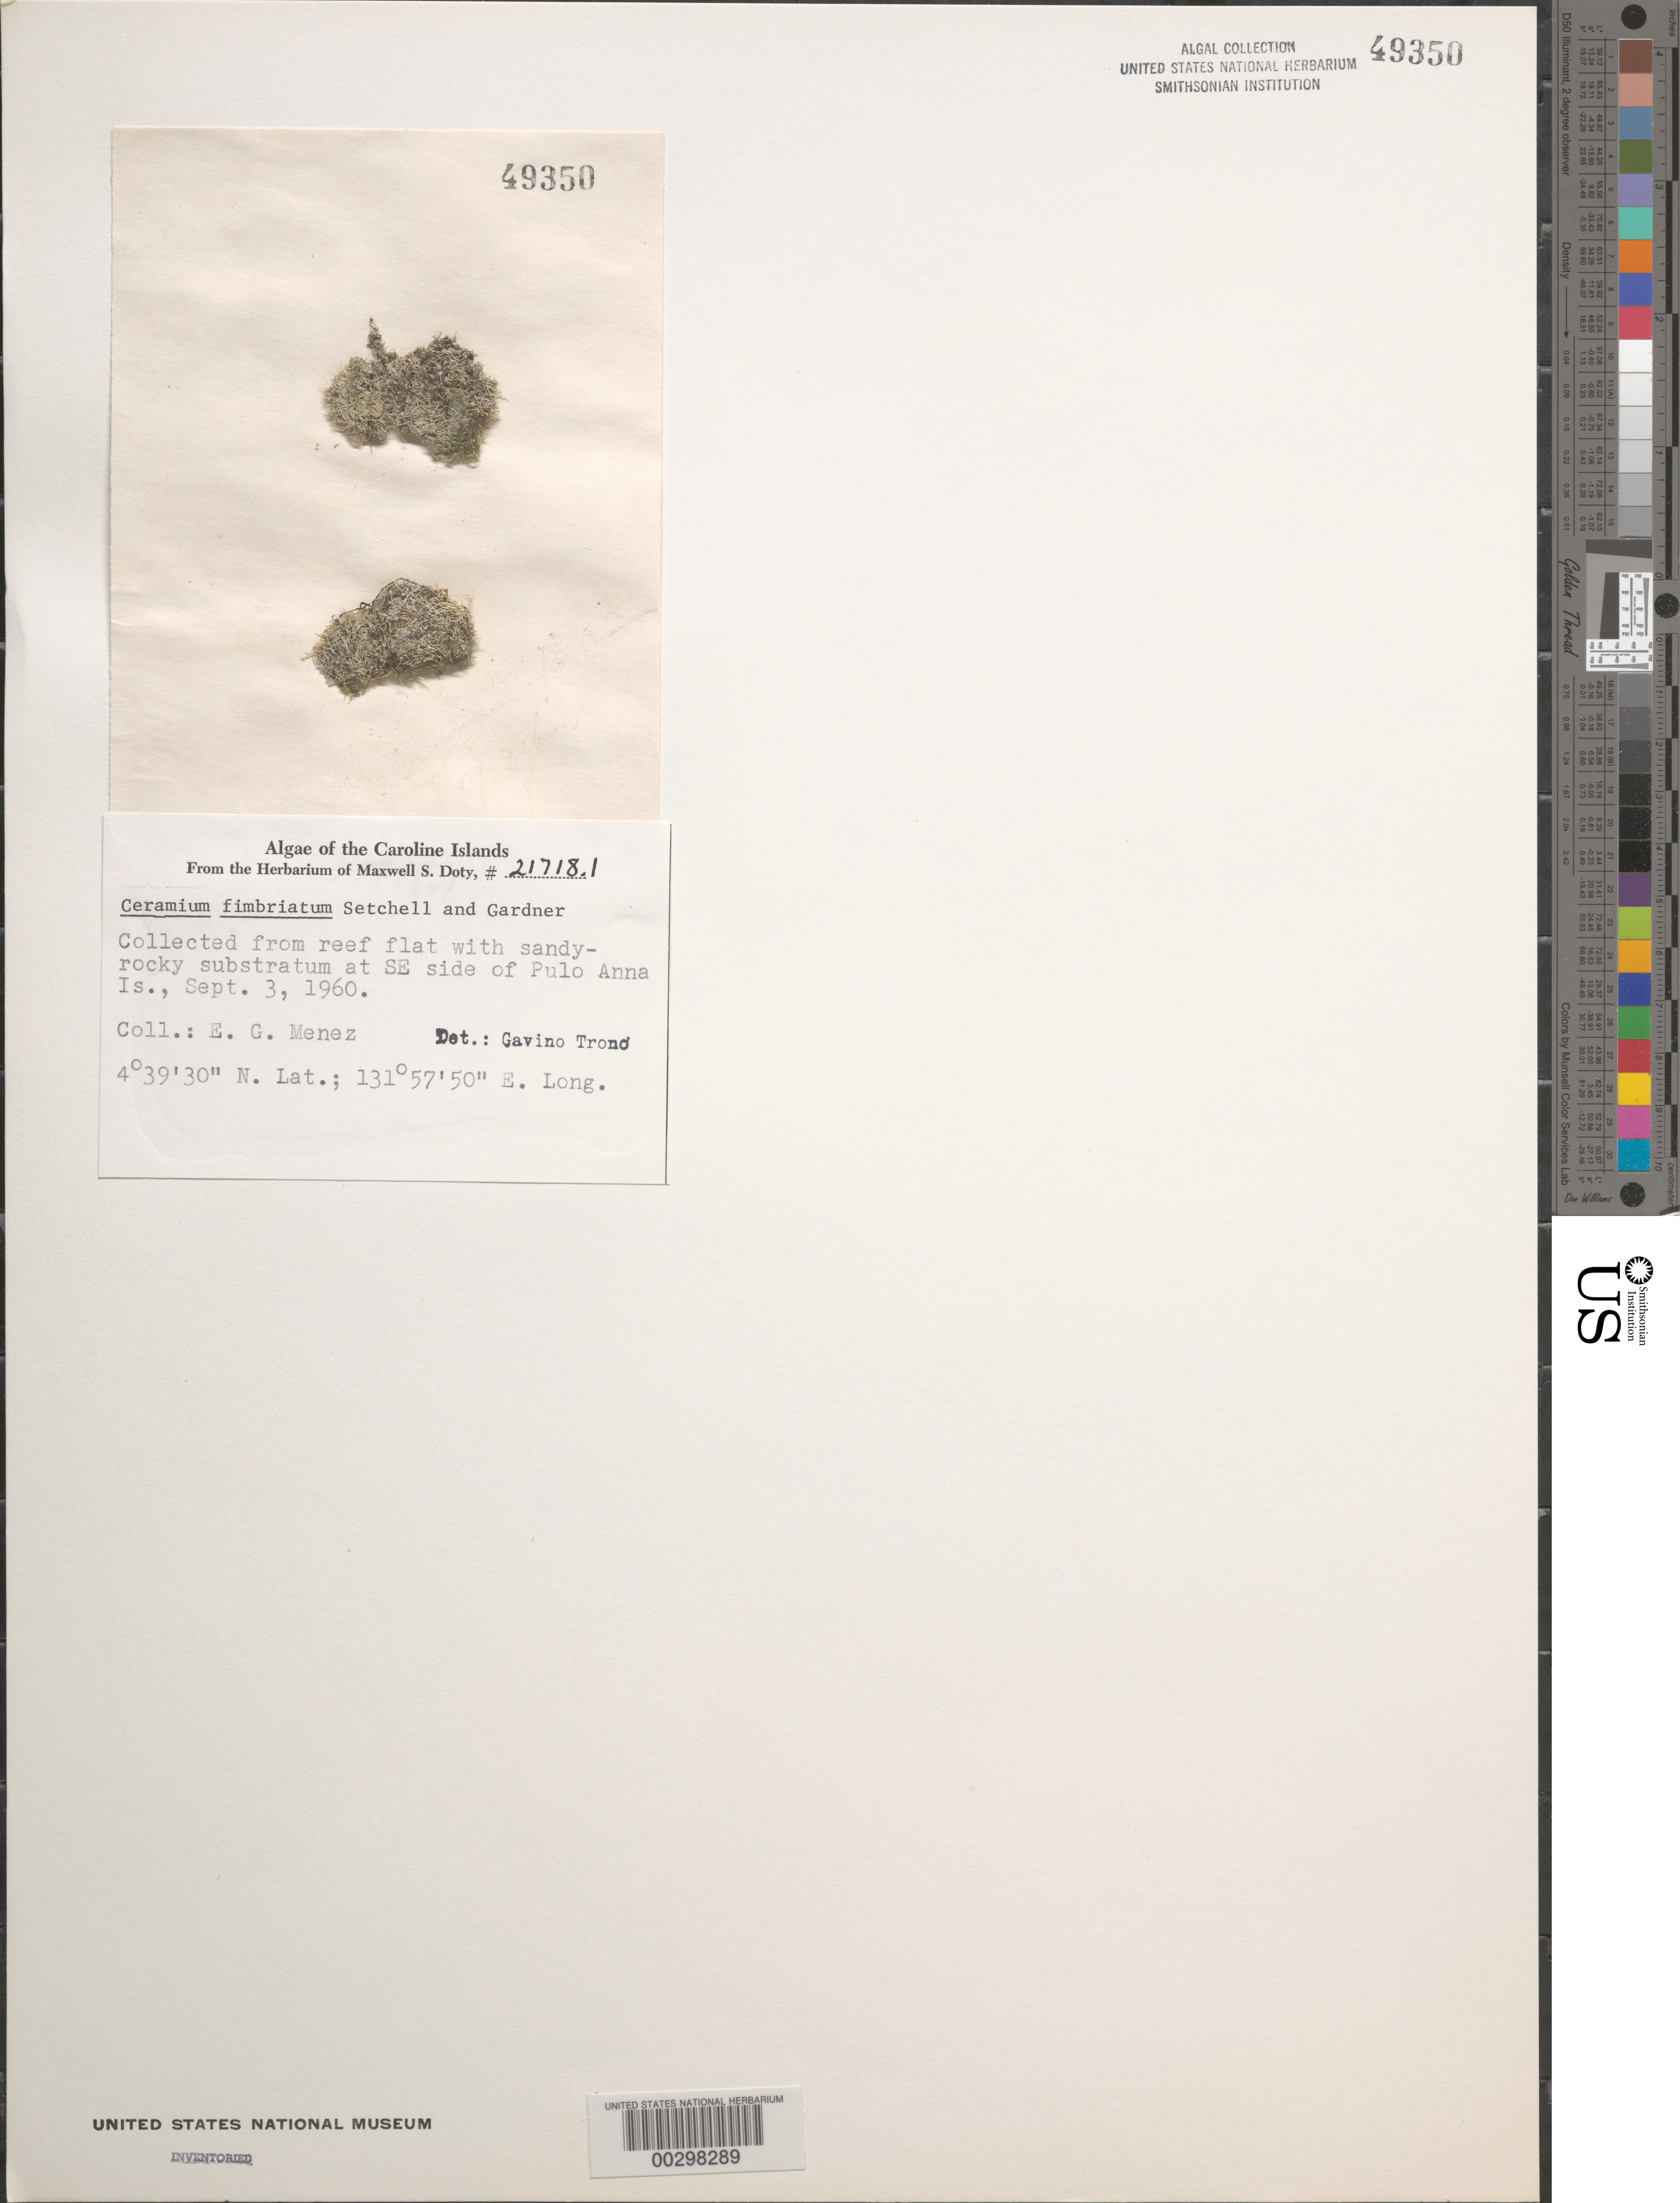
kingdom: Plantae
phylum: Rhodophyta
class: Florideophyceae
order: Ceramiales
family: Ceramiaceae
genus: Gayliella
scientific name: Gayliella fimbriata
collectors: Meñez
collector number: MSD 21718.1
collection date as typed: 03 Sep 1960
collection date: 1960-09-03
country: Palau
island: Pulo Anna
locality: Southeast side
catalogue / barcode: US 49350